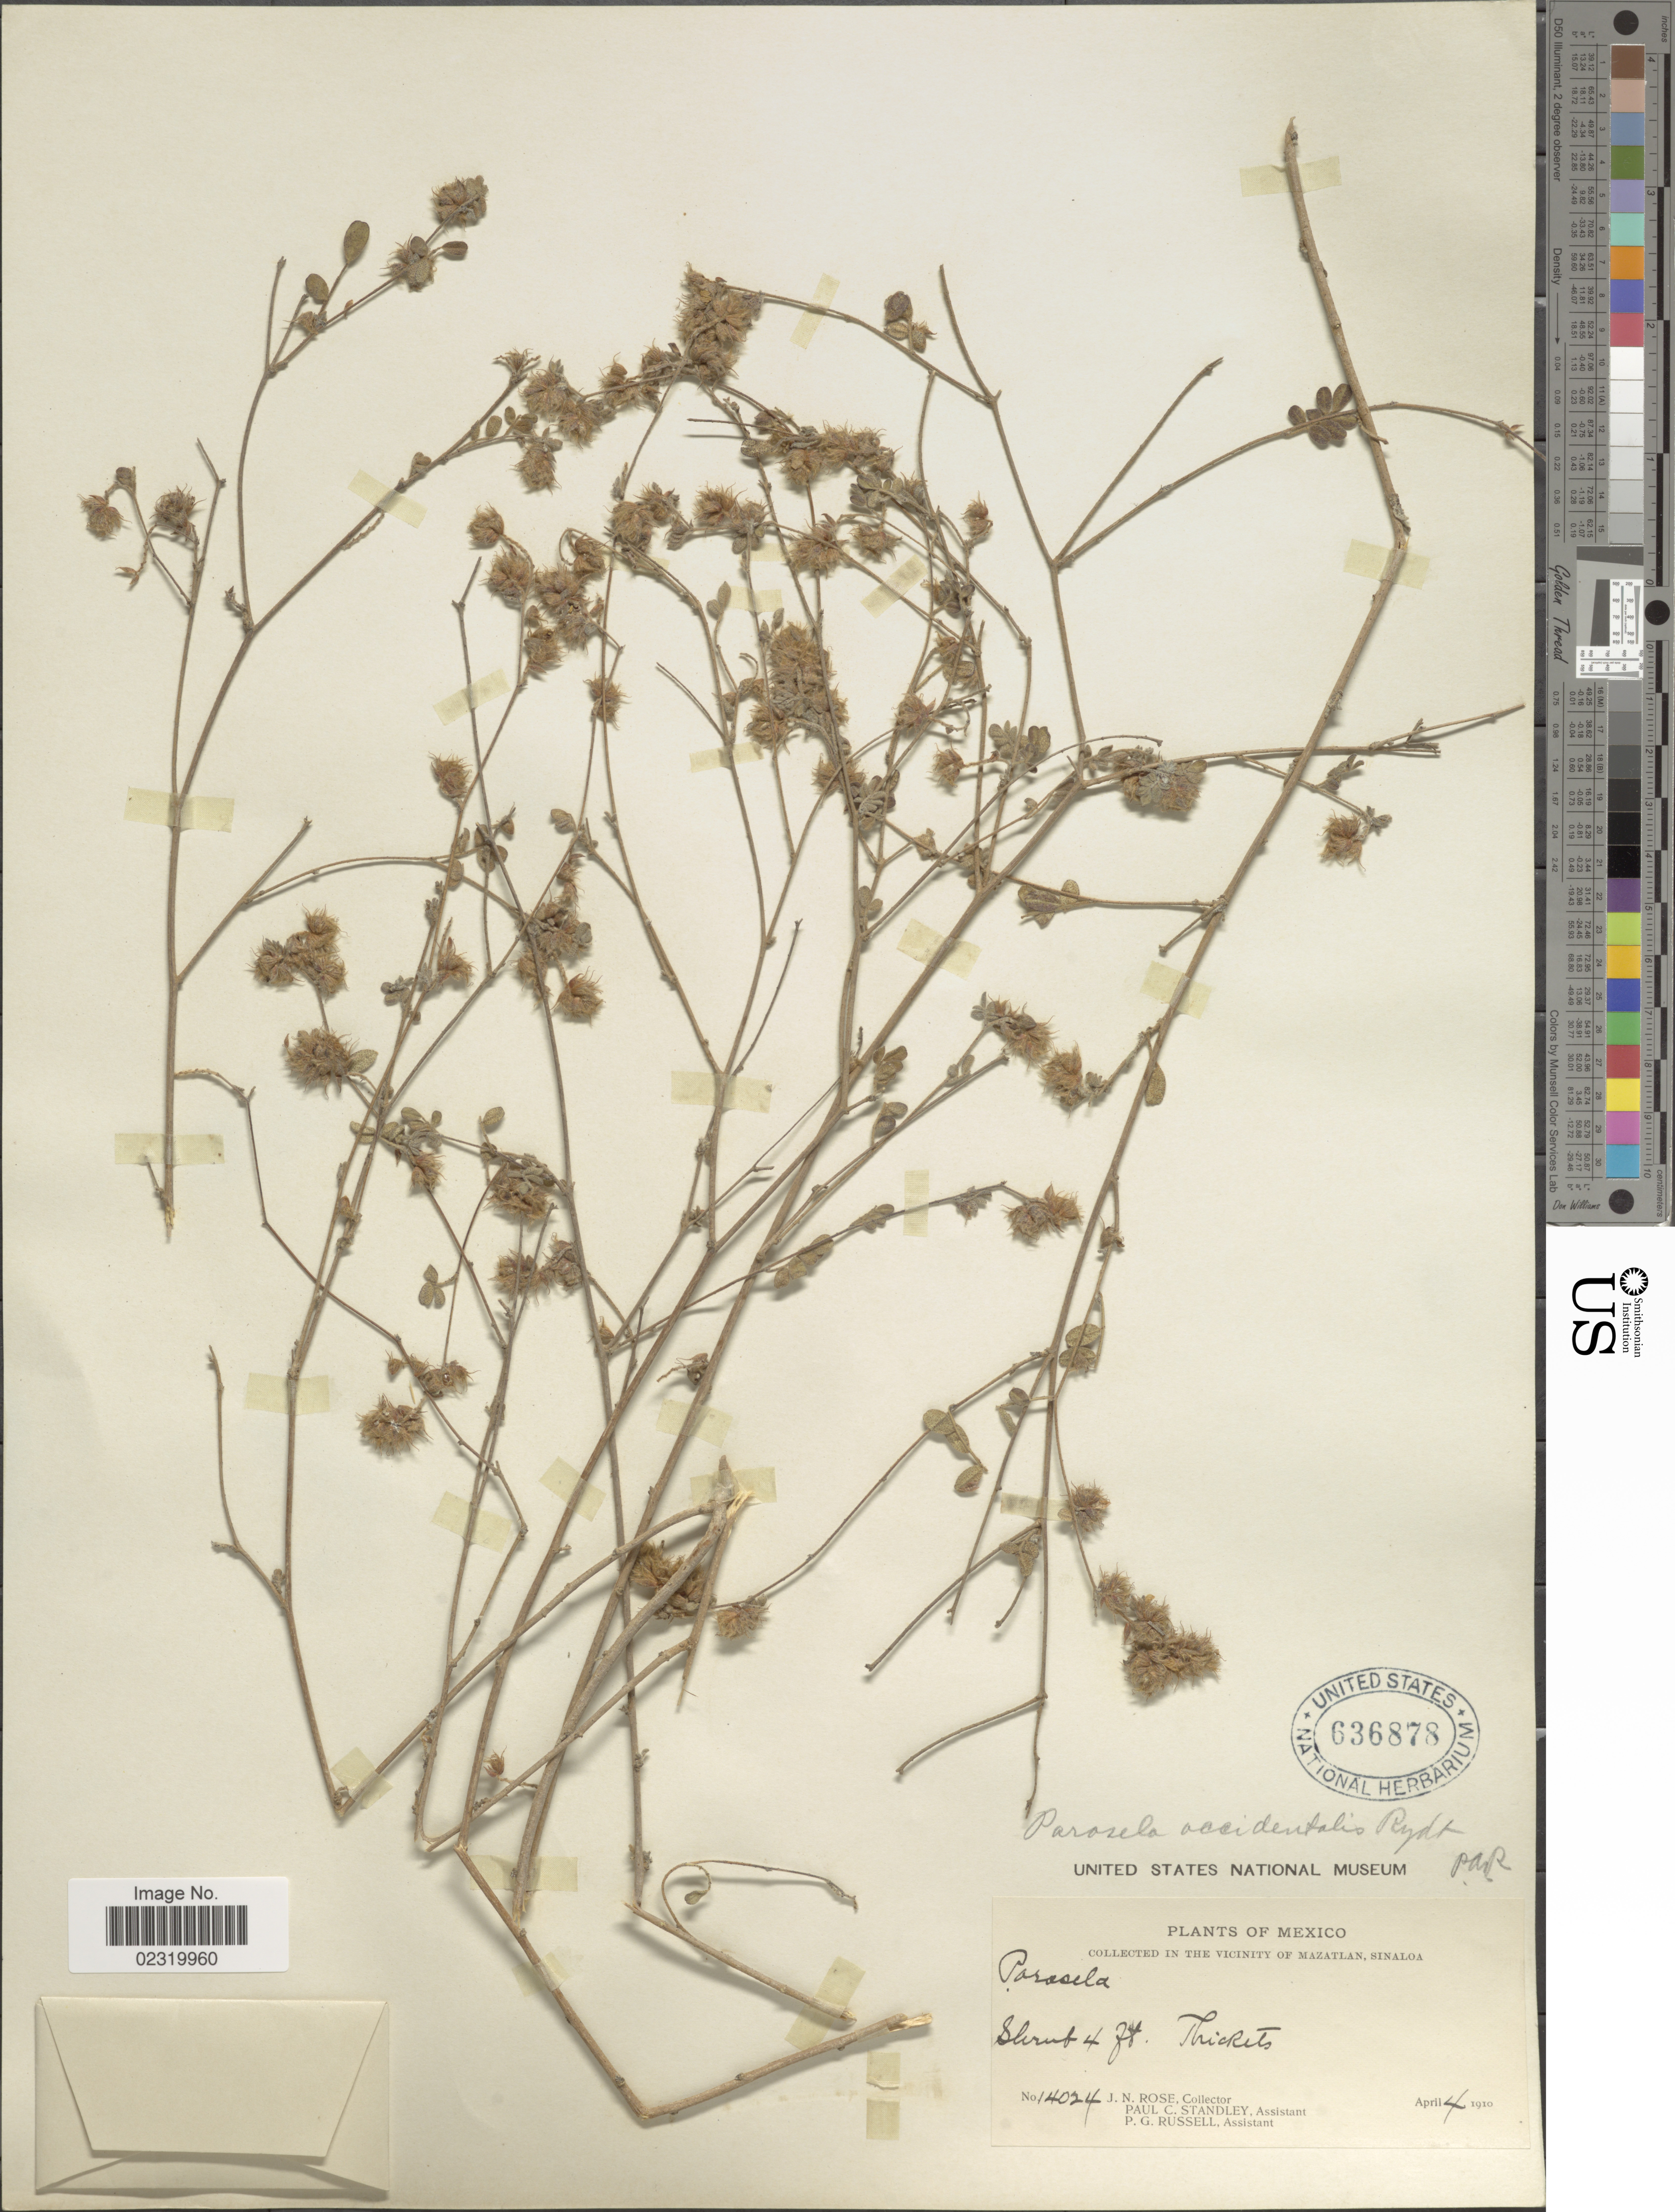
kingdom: Plantae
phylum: Tracheophyta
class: Magnoliopsida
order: Fabales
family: Fabaceae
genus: Dalea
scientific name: Dalea occidentalis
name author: (Rydb.) L. Riley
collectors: J. N. Rose, P. C. Standley & P. G. Russell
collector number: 14024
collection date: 1910-04-04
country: Mexico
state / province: Sinaloa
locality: Vicinity of Mazatlan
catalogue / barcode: US 636878